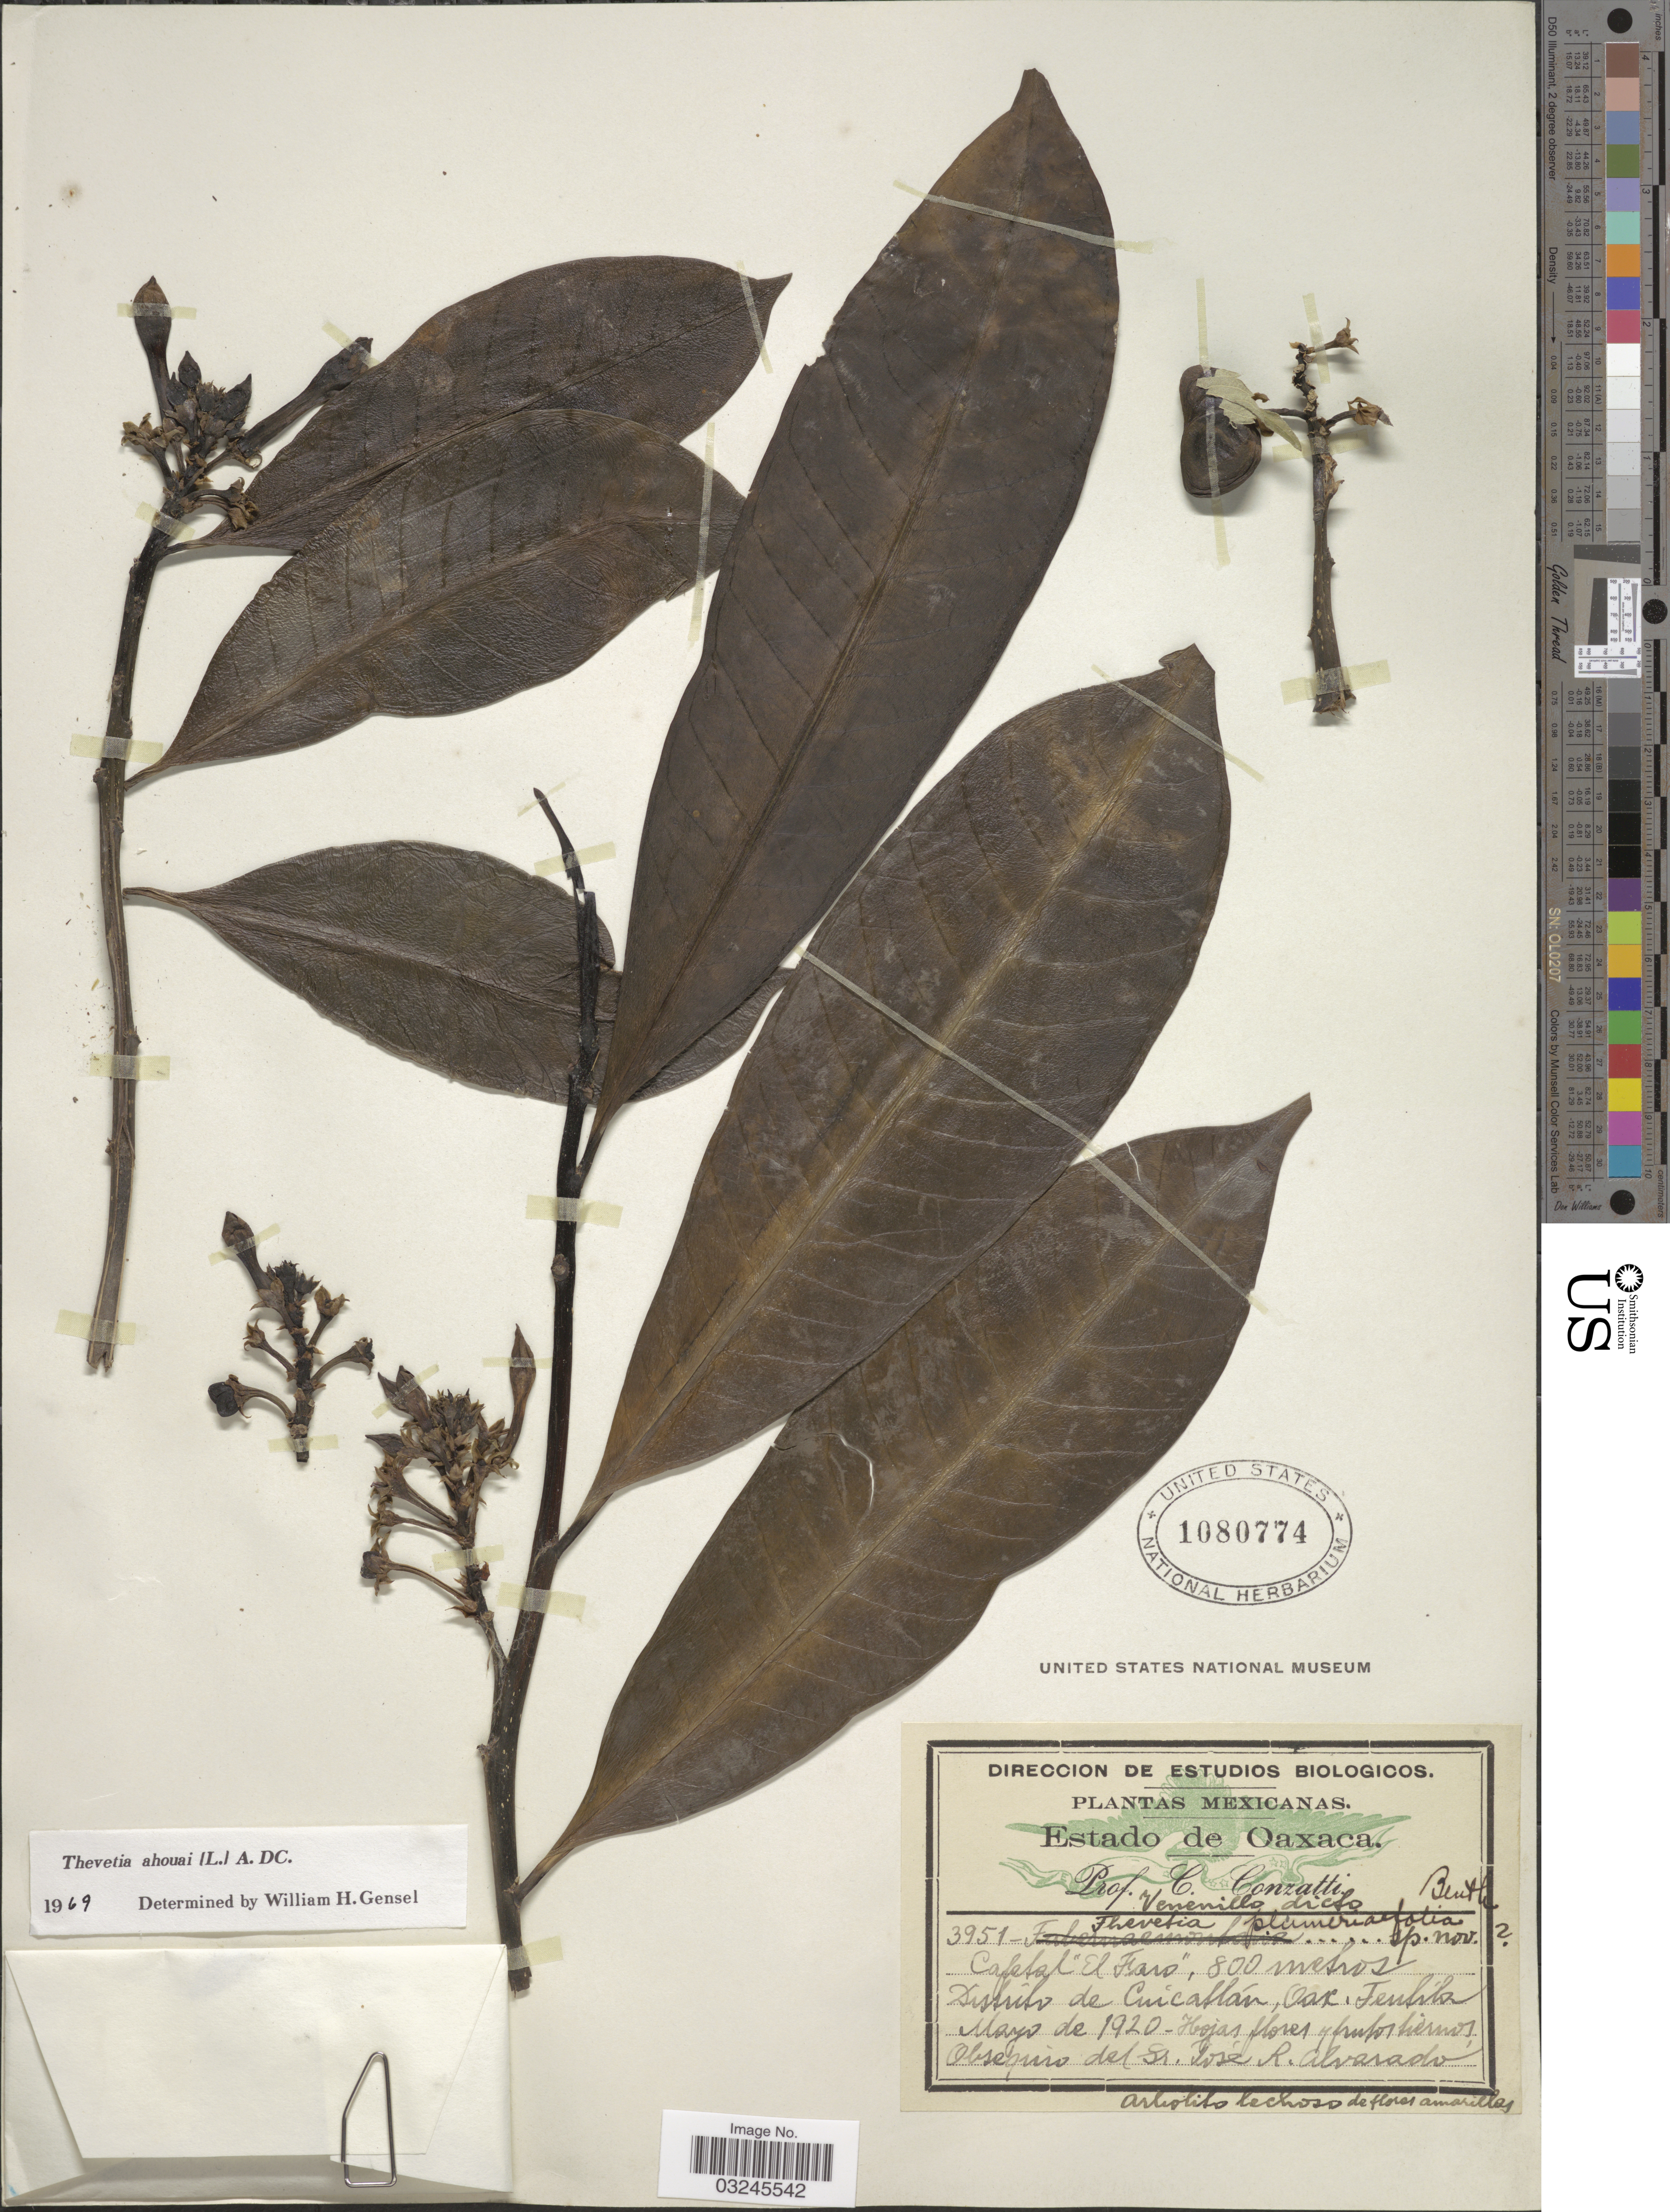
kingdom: Plantae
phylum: Tracheophyta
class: Magnoliopsida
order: Gentianales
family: Apocynaceae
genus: Thevetia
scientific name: Thevetia ahouai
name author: (L.) A. DC.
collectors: C. Conzatti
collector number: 3951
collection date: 1920-05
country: Mexico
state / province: Oaxaca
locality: Cafetal "El Faro". Distrito de Cuicatlán, Teutila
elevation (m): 800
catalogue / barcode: US 1080774